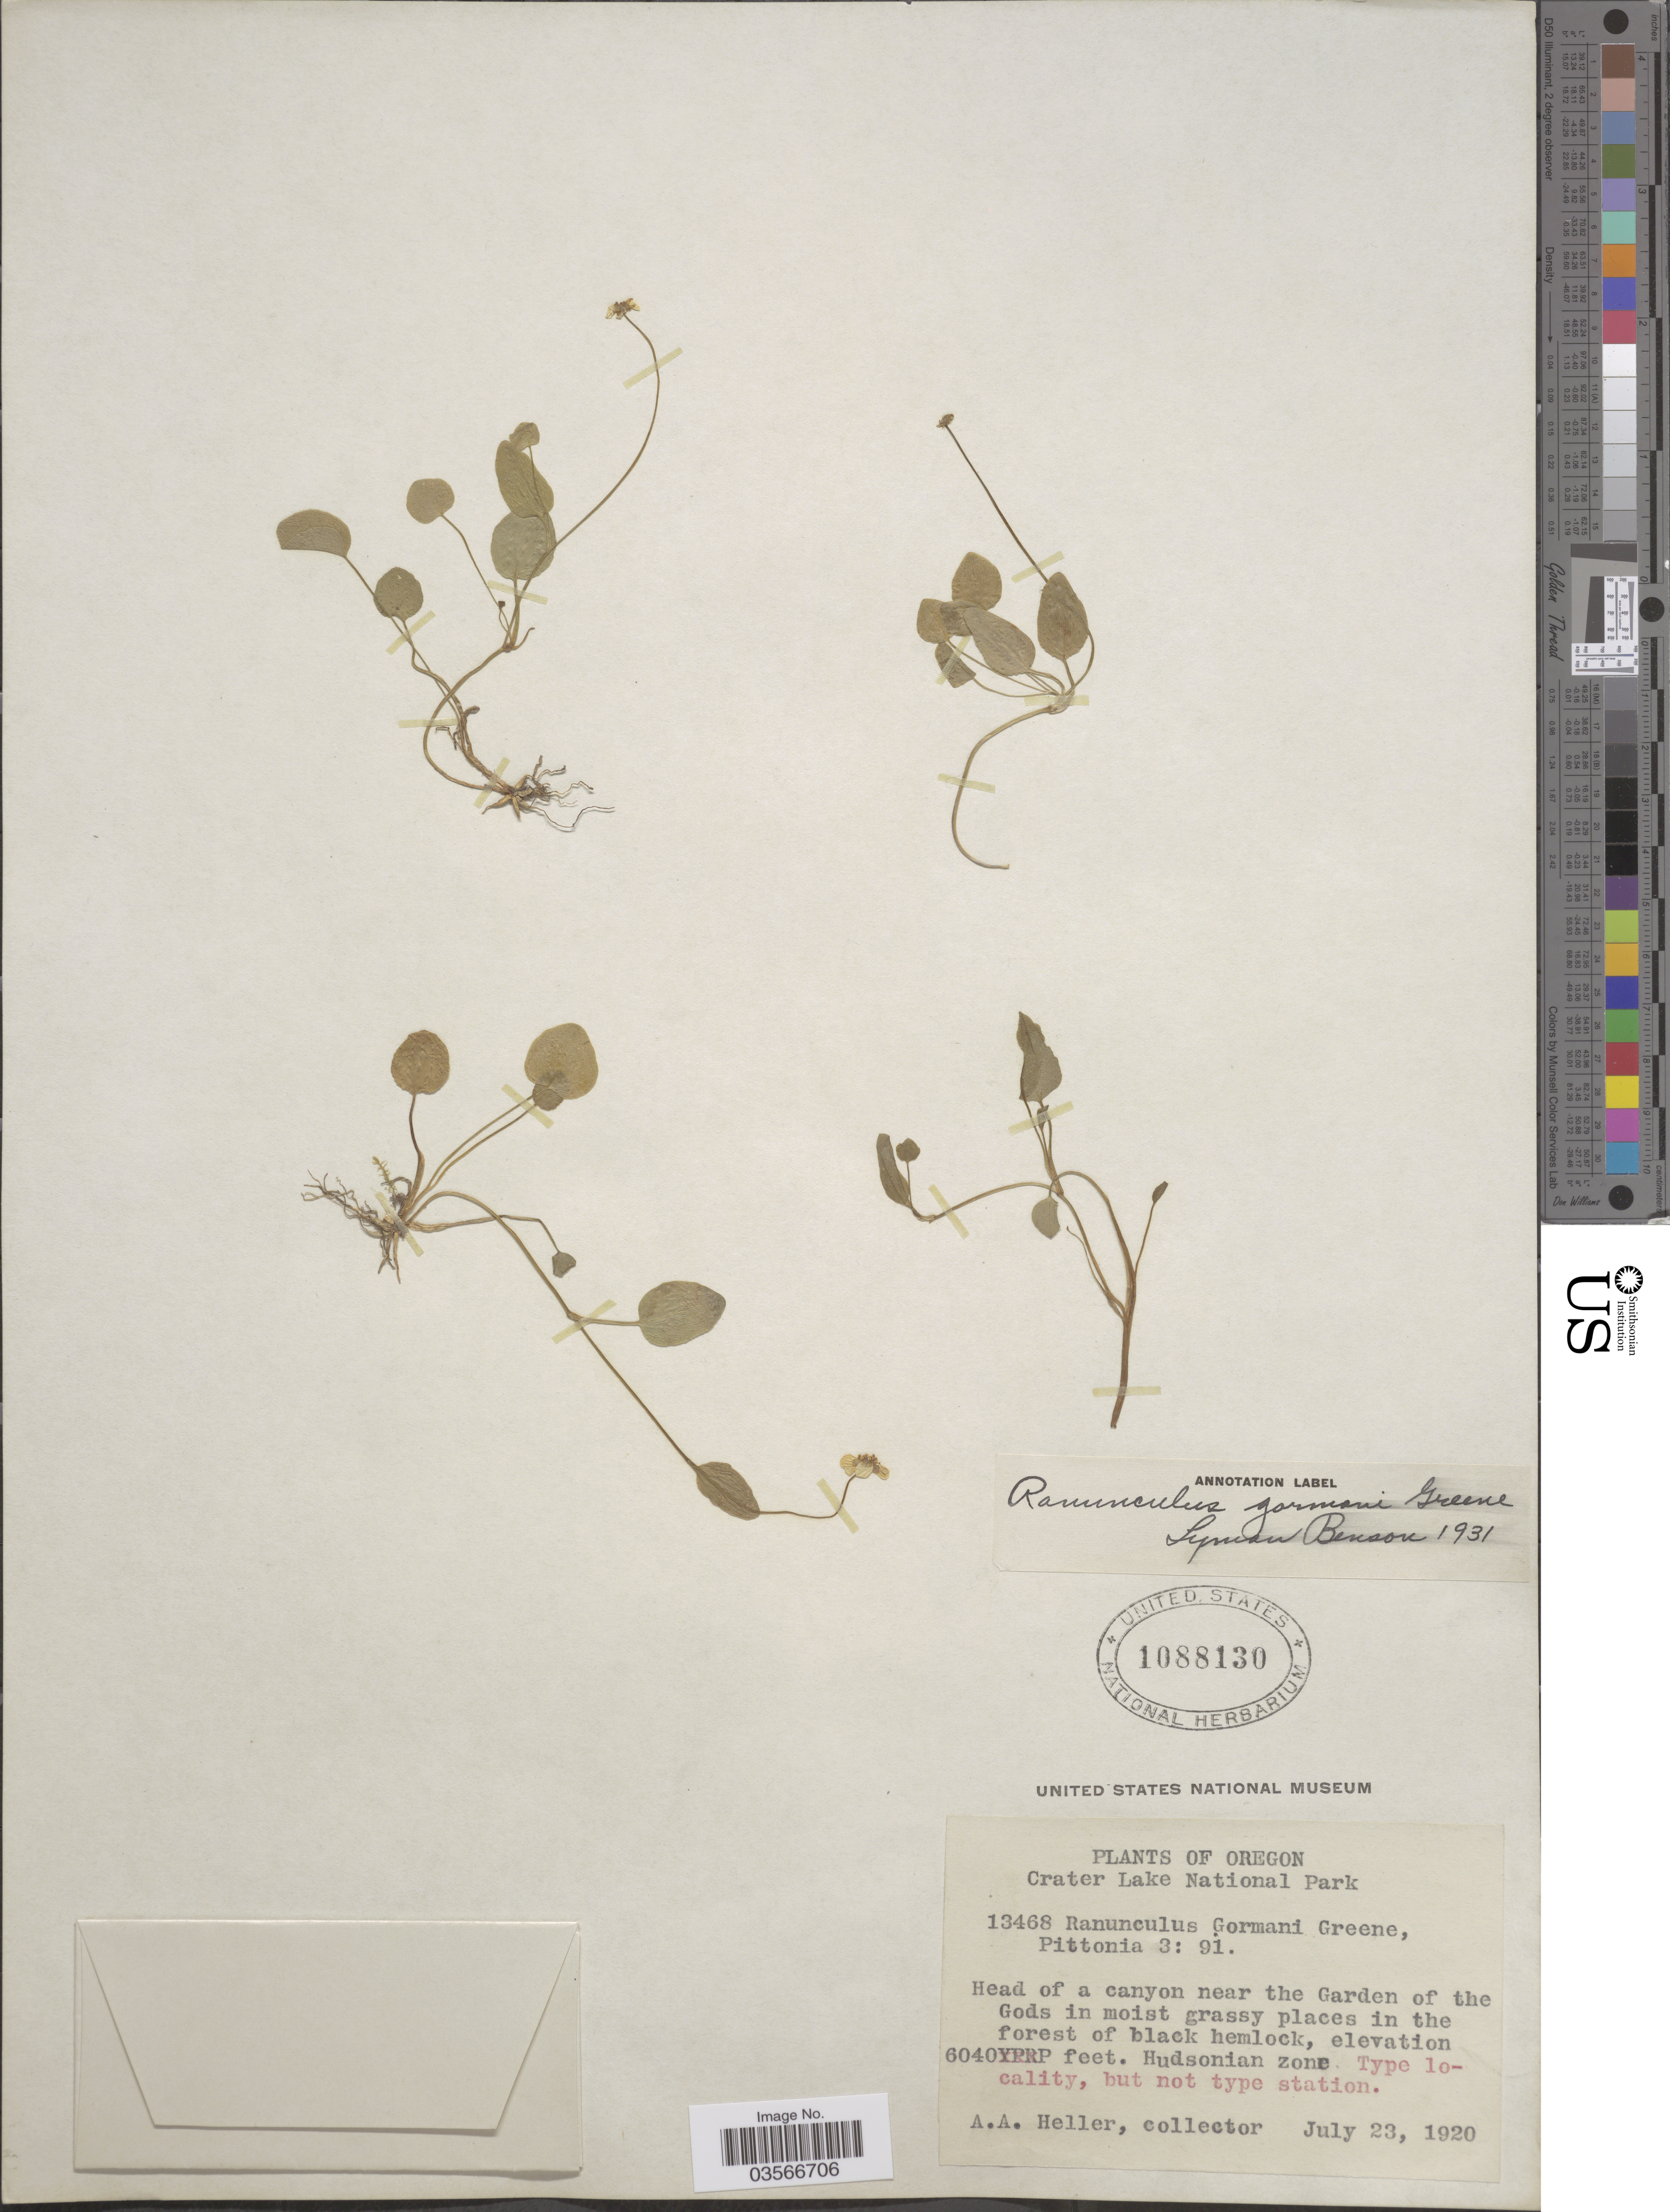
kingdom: Plantae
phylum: Tracheophyta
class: Magnoliopsida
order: Ranunculales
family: Ranunculaceae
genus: Ranunculus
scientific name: Ranunculus gormanii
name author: Greene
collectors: A. A. Heller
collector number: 13468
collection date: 1920-07-23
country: United States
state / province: Oregon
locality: Crater Lake National Park. Head of a canyon near the Garden of the Gods. Hudsonian zone.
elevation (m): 1841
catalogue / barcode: US 1088130